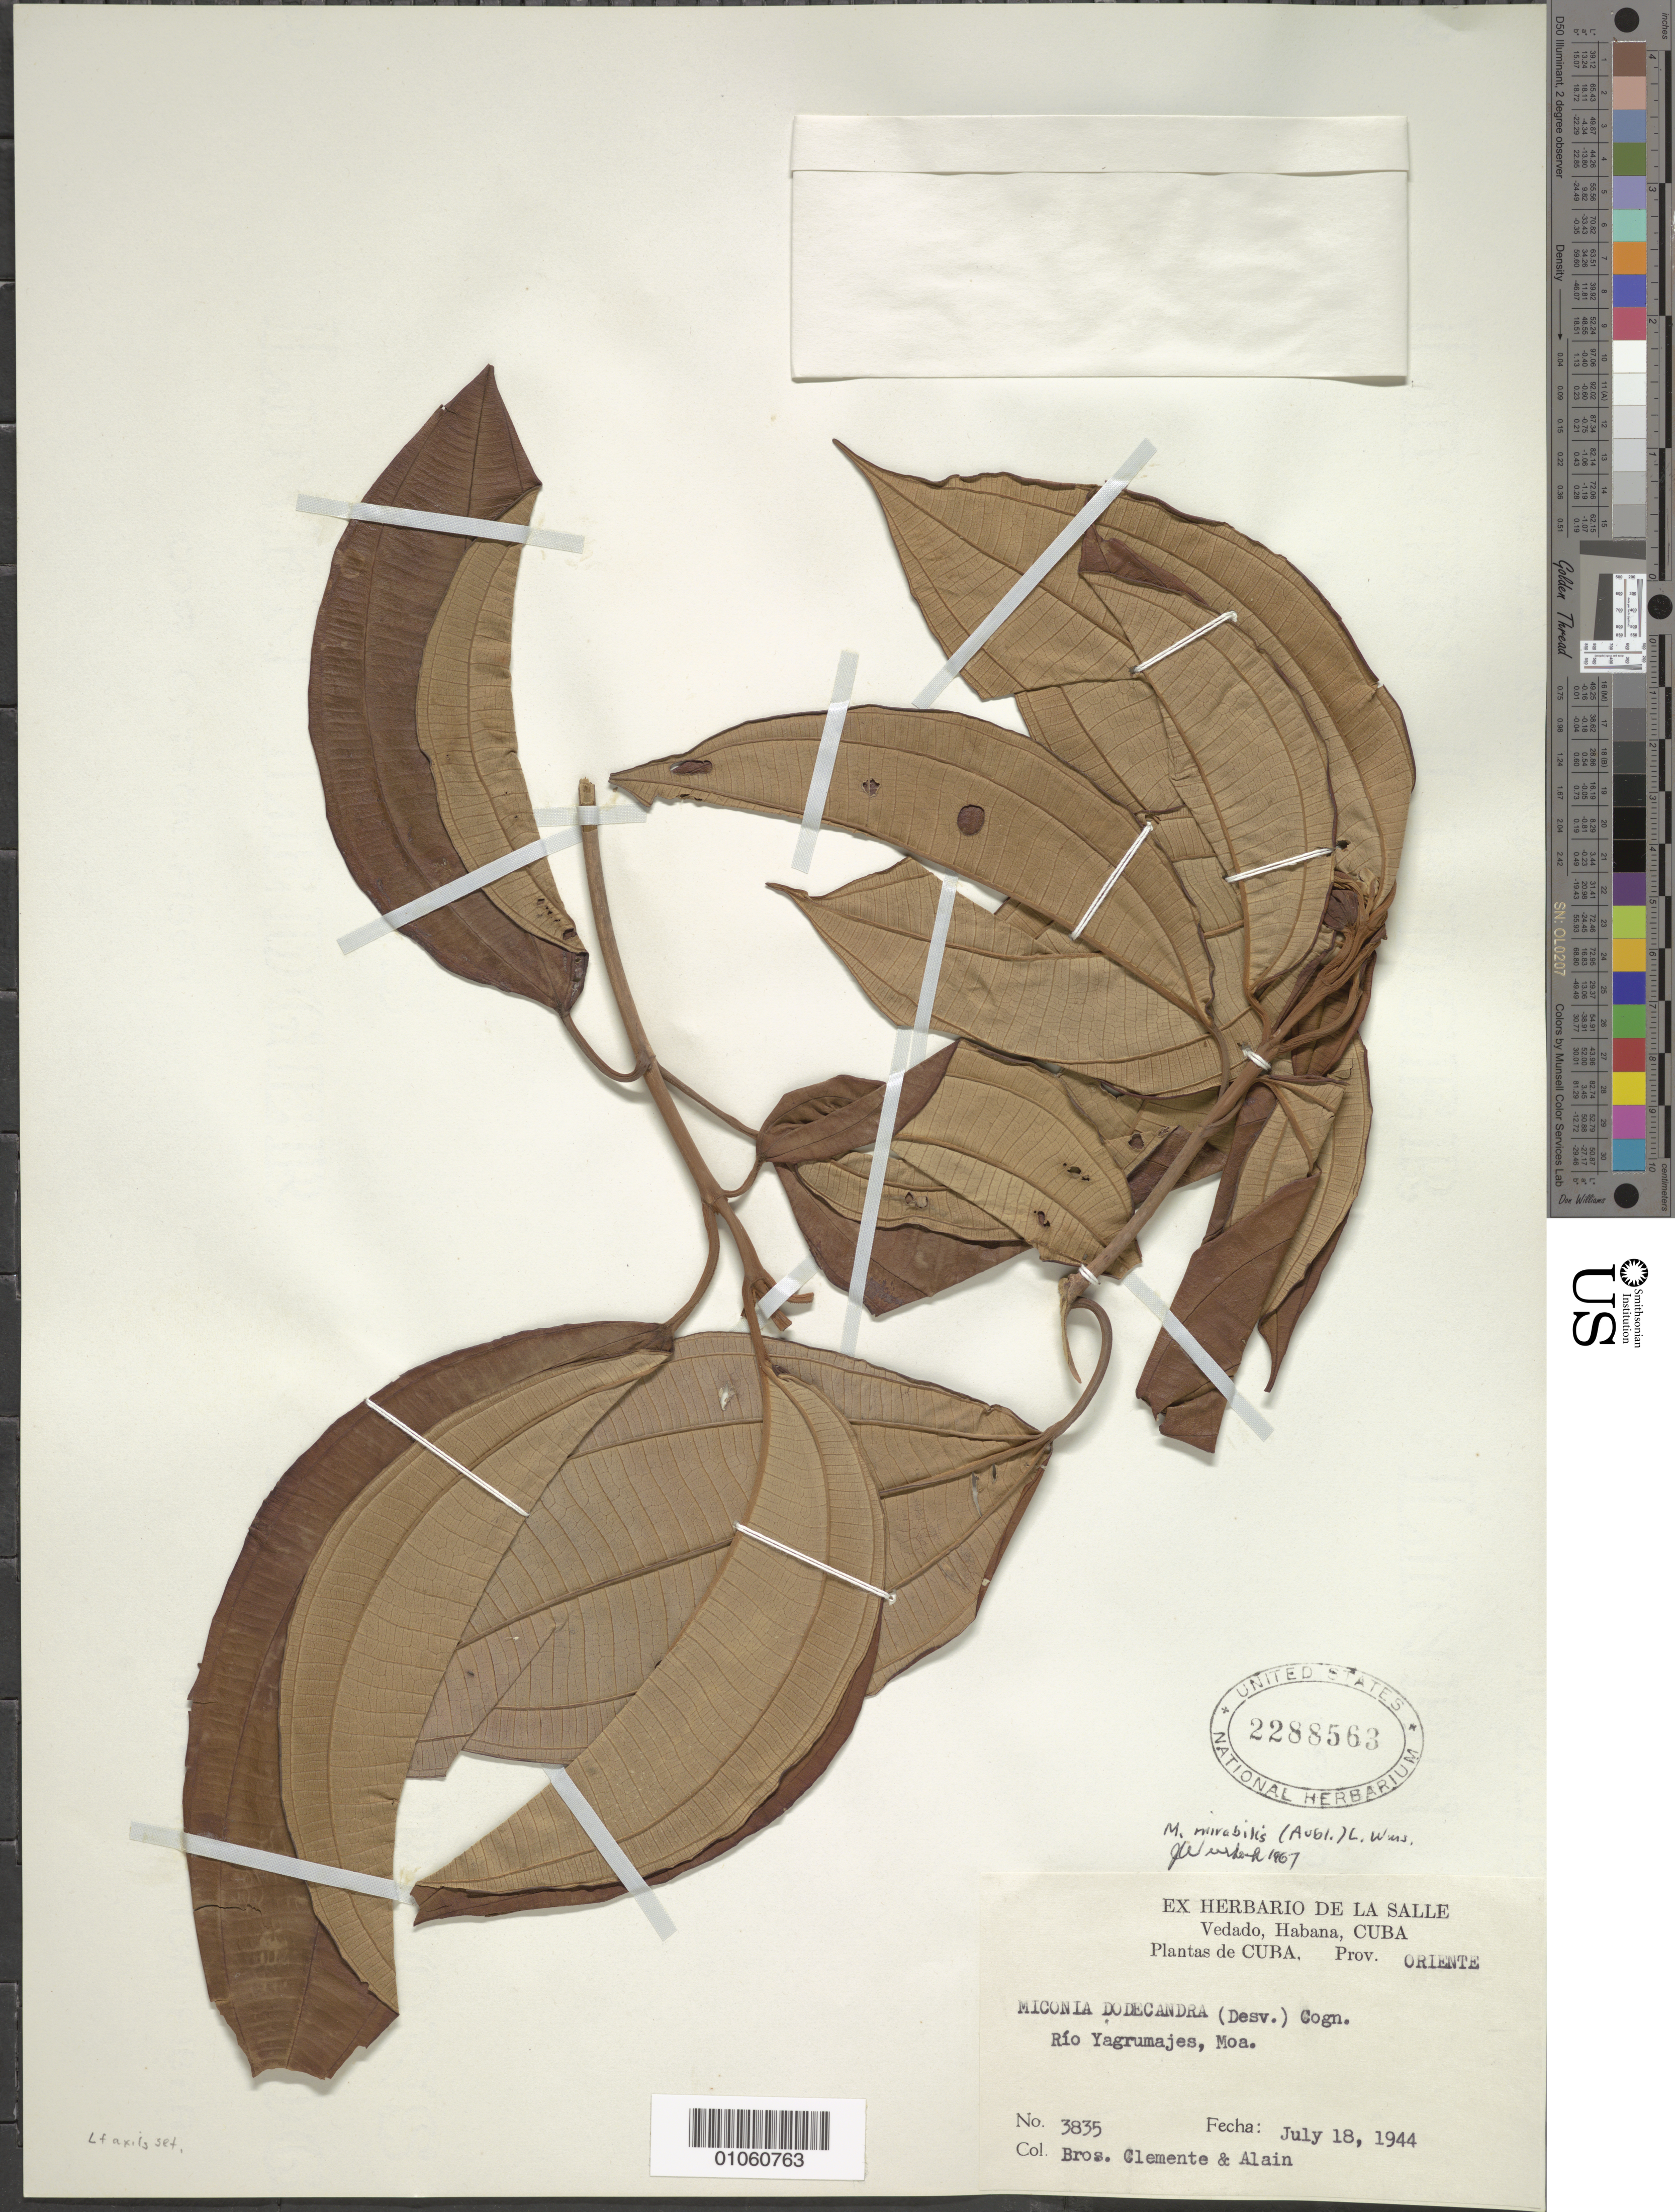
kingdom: Plantae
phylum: Tracheophyta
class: Magnoliopsida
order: Myrtales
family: Melastomataceae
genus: Miconia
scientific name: Miconia mirabilis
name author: (Aubl.) L.O. Williams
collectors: Bro. Clemente & A. H. Liogier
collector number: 3835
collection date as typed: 18 Jul 1944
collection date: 1944-07-18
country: Cuba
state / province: Holguín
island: Cuba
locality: Río Yagrumajes, Moa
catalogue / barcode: US 2288563